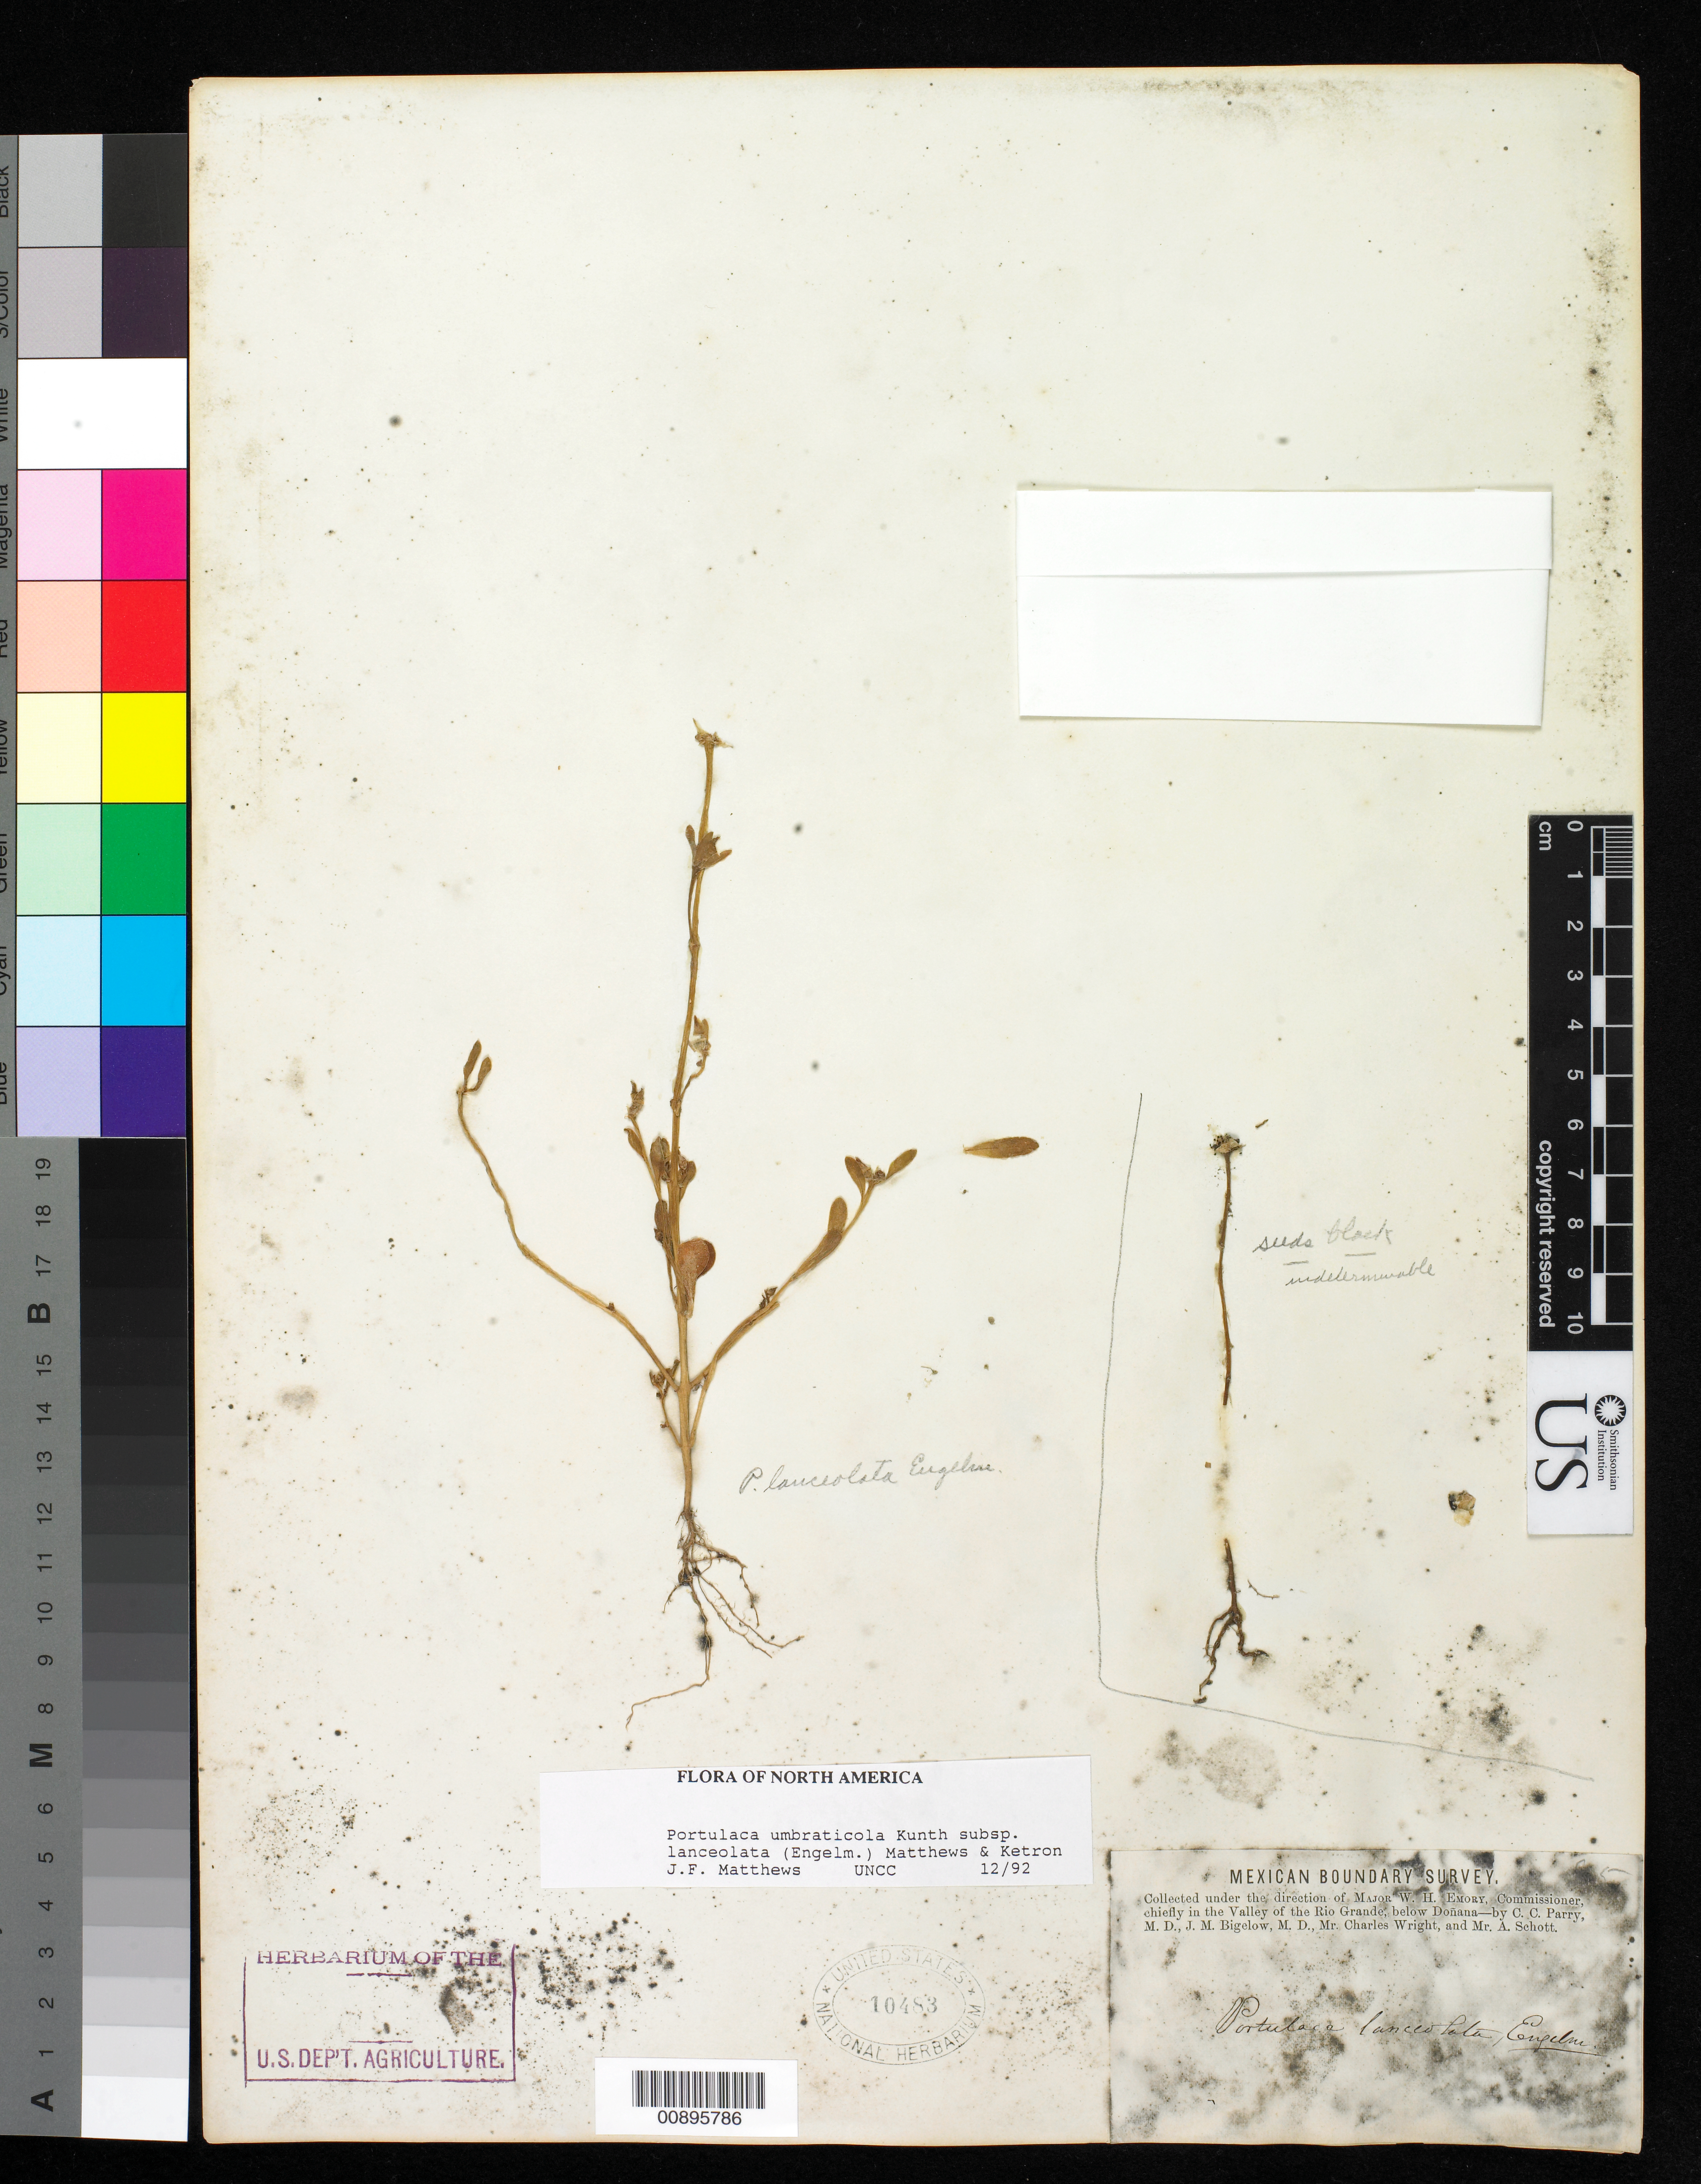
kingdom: Plantae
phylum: Tracheophyta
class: Magnoliopsida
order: Caryophyllales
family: Portulacaceae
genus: Portulaca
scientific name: Portulaca umbraticola subsp. lanceolata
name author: (Engelm.) J.F. Matthews & Ketron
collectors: C. C. Parry, J. M. Bigelow, C. Wright & A. C. V. Schott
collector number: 85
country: United States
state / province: New Mexico / Texas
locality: Valley of the Rio Grande, below Doñana.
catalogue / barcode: US 10483